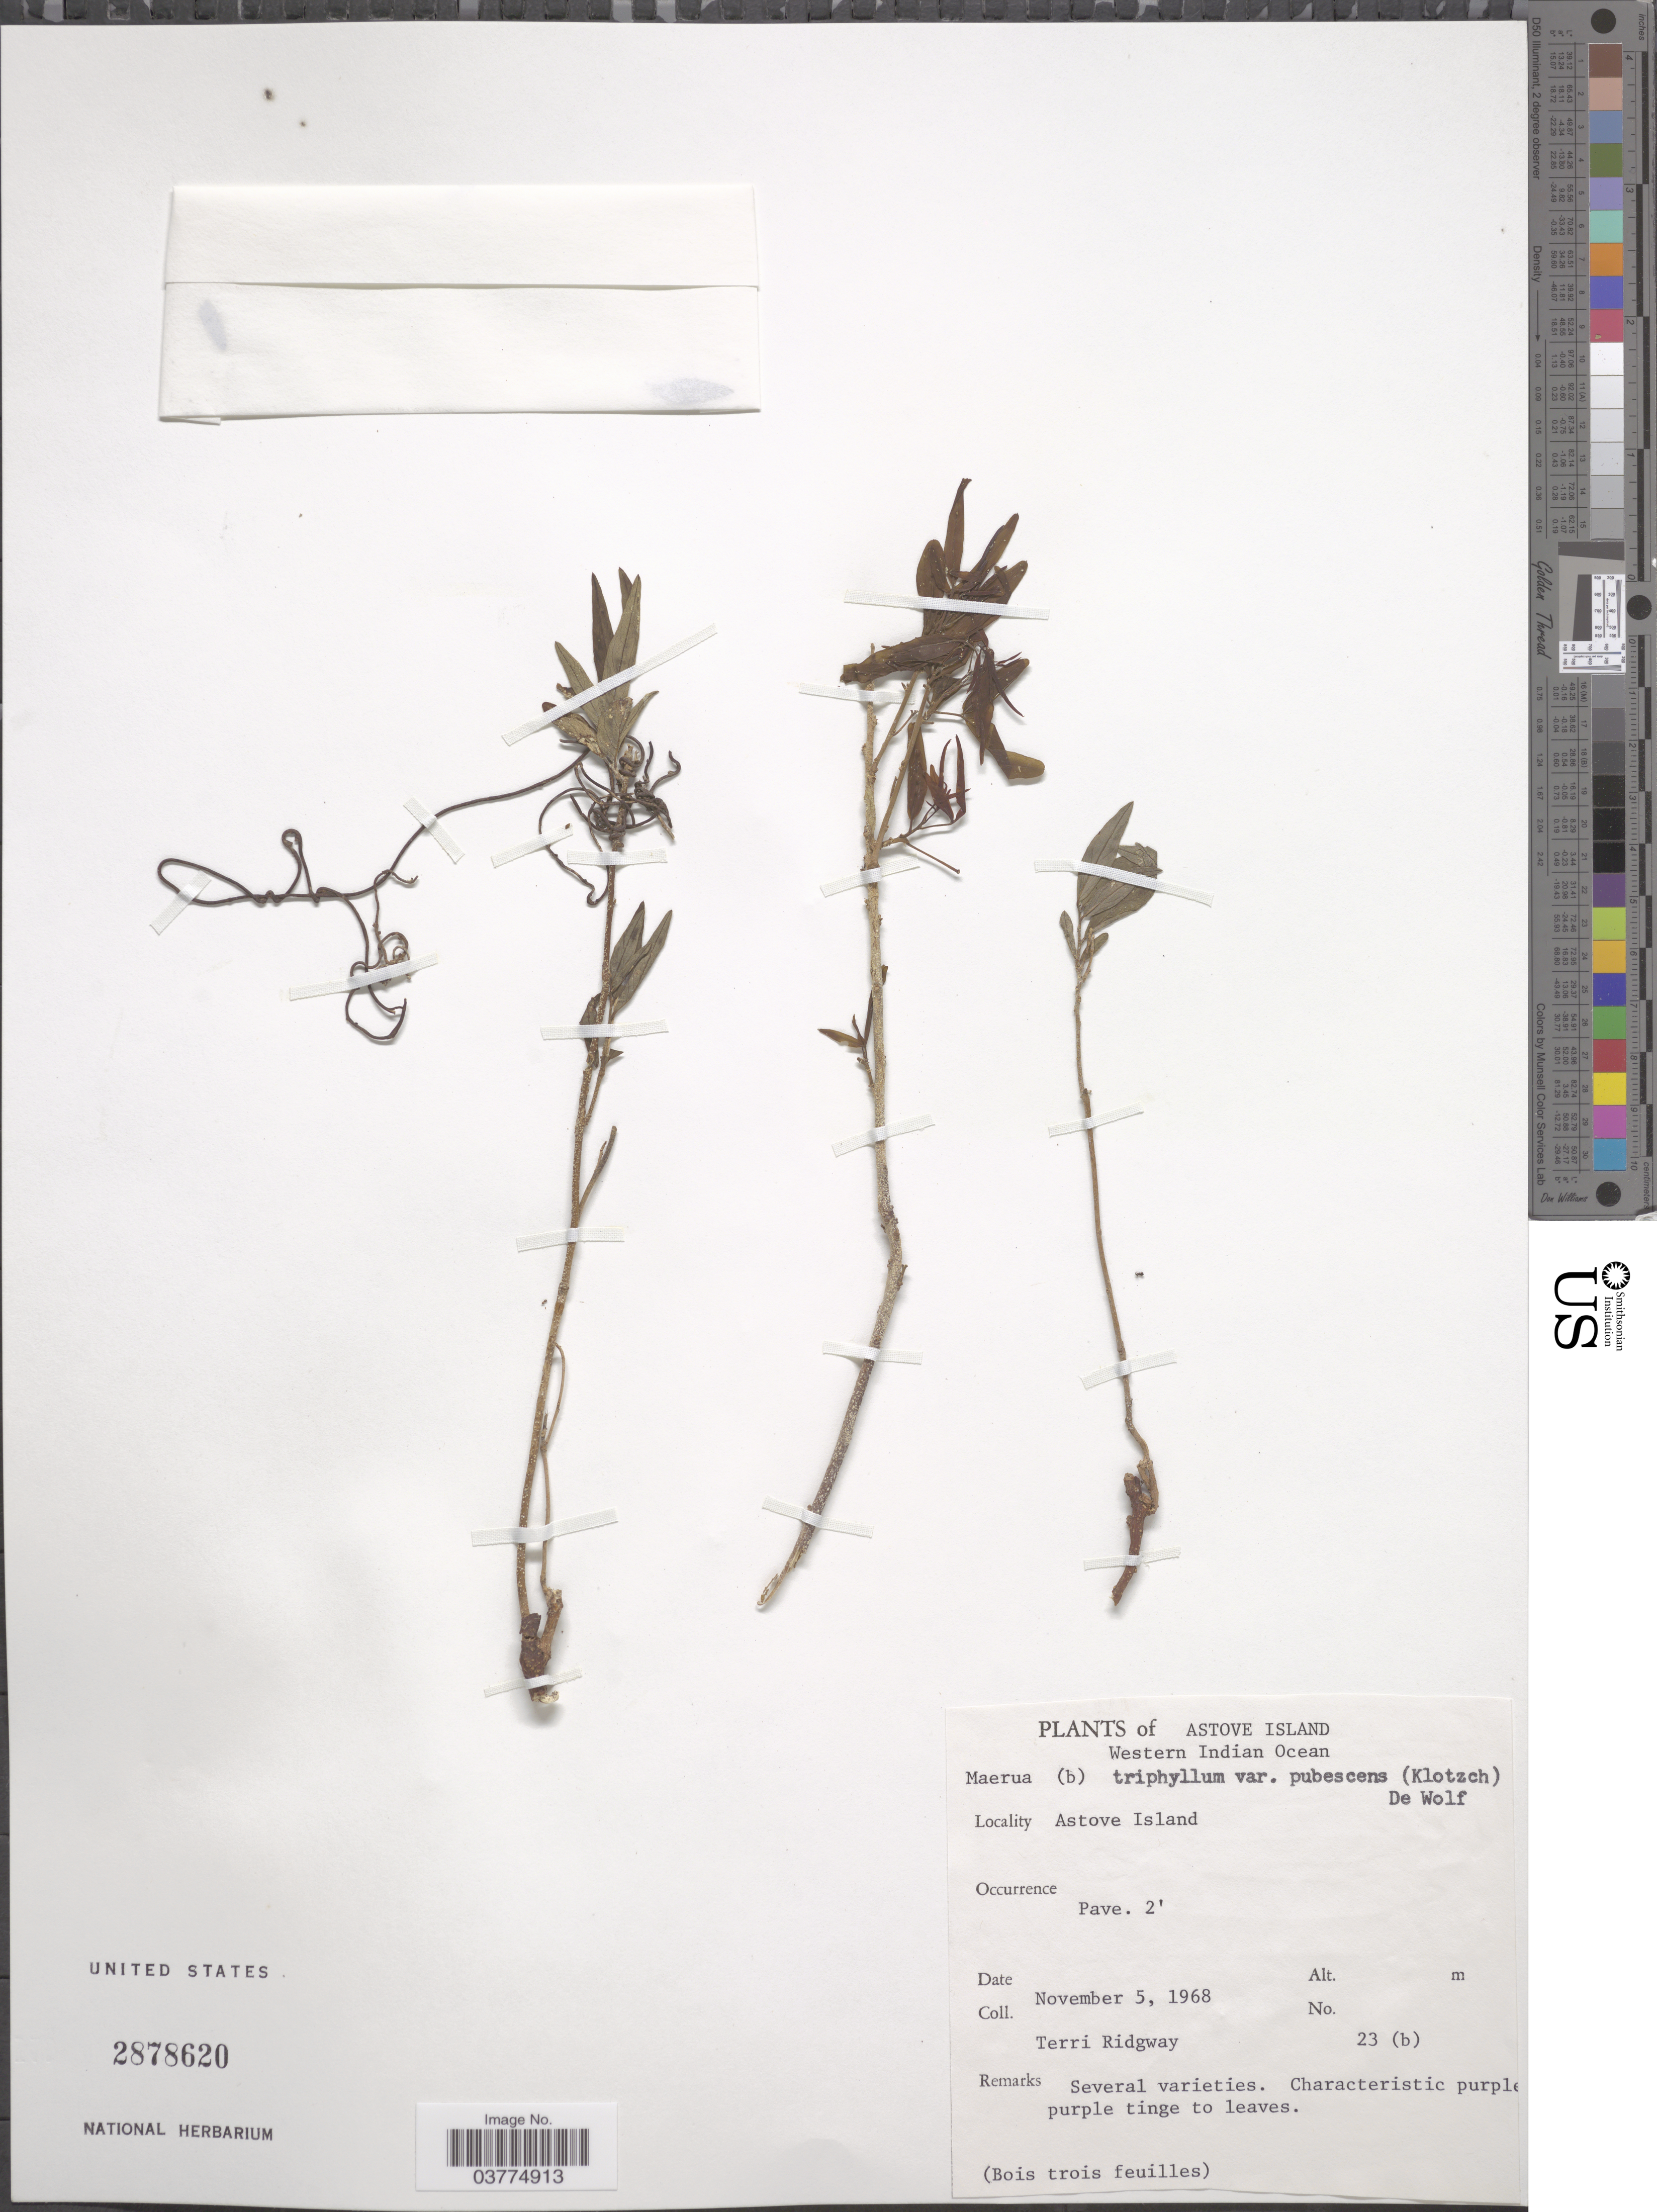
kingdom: Plantae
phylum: Tracheophyta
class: Magnoliopsida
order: Brassicales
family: Capparaceae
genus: Maerua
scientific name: Maerua triphylla var. pubescens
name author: (Klotzsch) DeWolf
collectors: T. Ridgway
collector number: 23(b)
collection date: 1968-11-05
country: Seychelles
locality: Astove Island. Western Indian Ocean. Astove Island. Pave. 2'.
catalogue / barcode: US 2878620